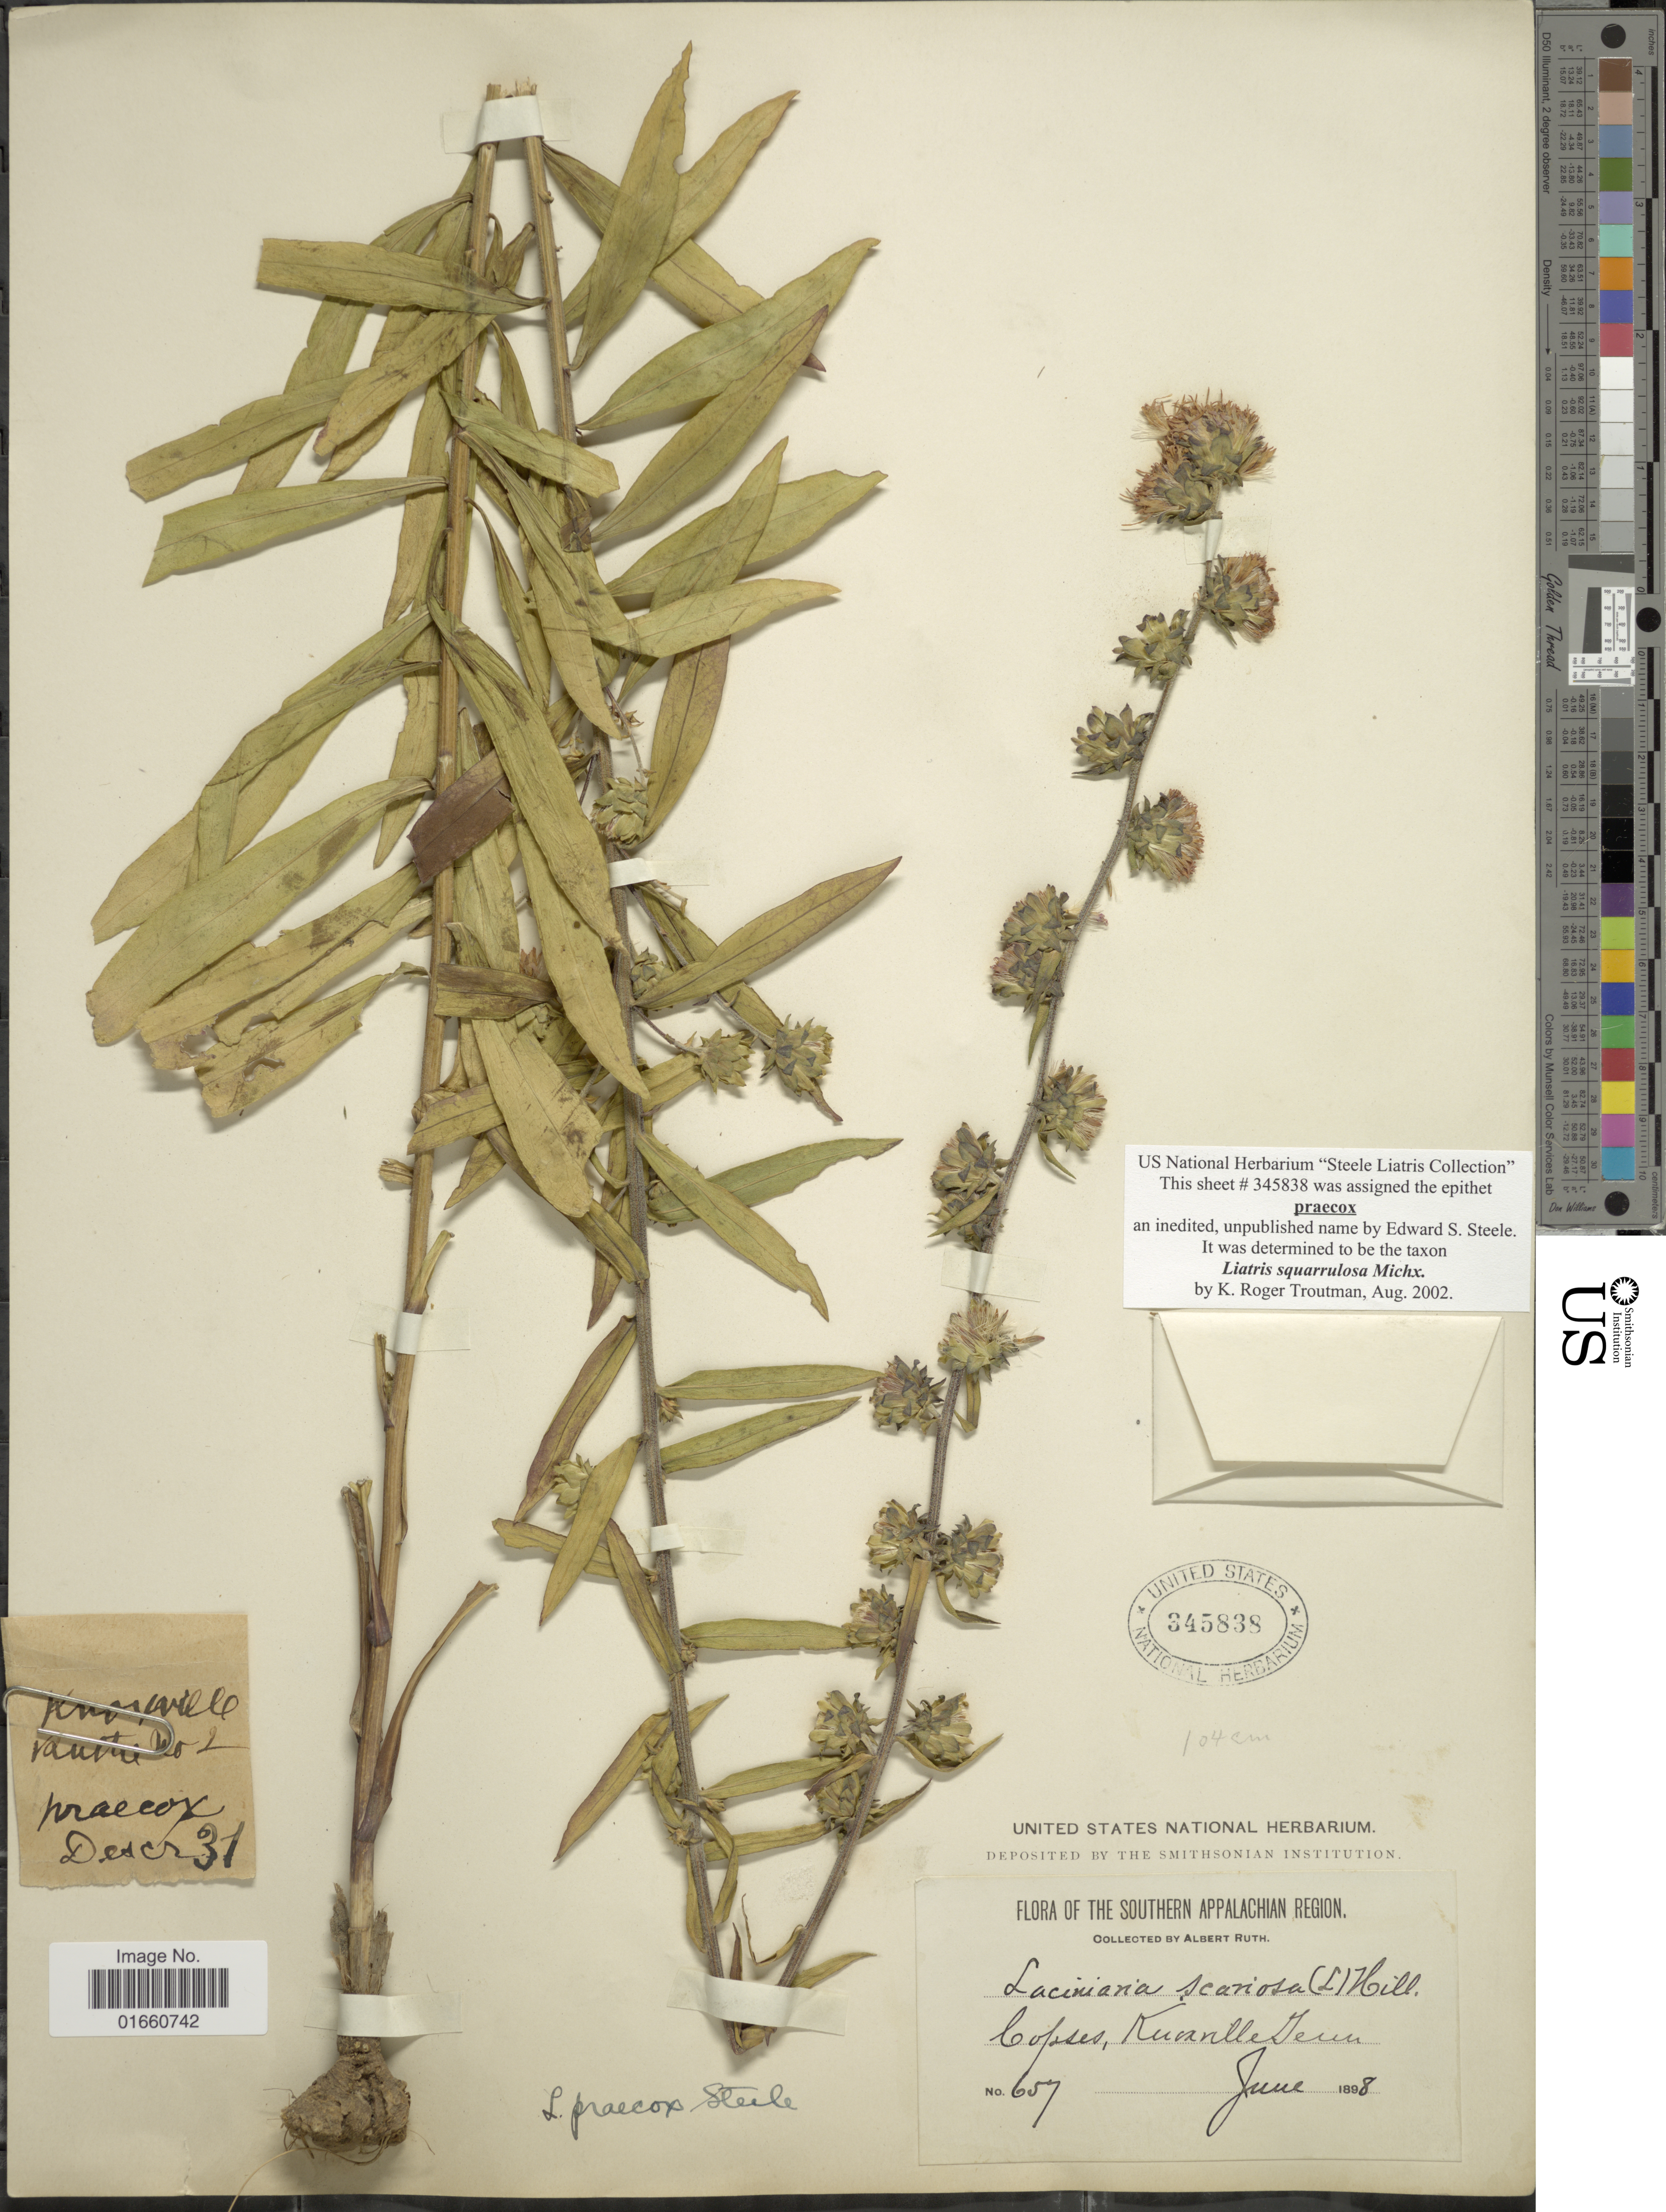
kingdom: Plantae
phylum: Tracheophyta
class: Magnoliopsida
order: Asterales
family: Asteraceae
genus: Liatris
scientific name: Liatris squarrulosa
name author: Michx.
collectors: A. Ruth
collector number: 657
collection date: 1898-06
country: United States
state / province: Tennessee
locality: Copses, Knoxville. The Southern Appalachian Region.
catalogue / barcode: US 345838